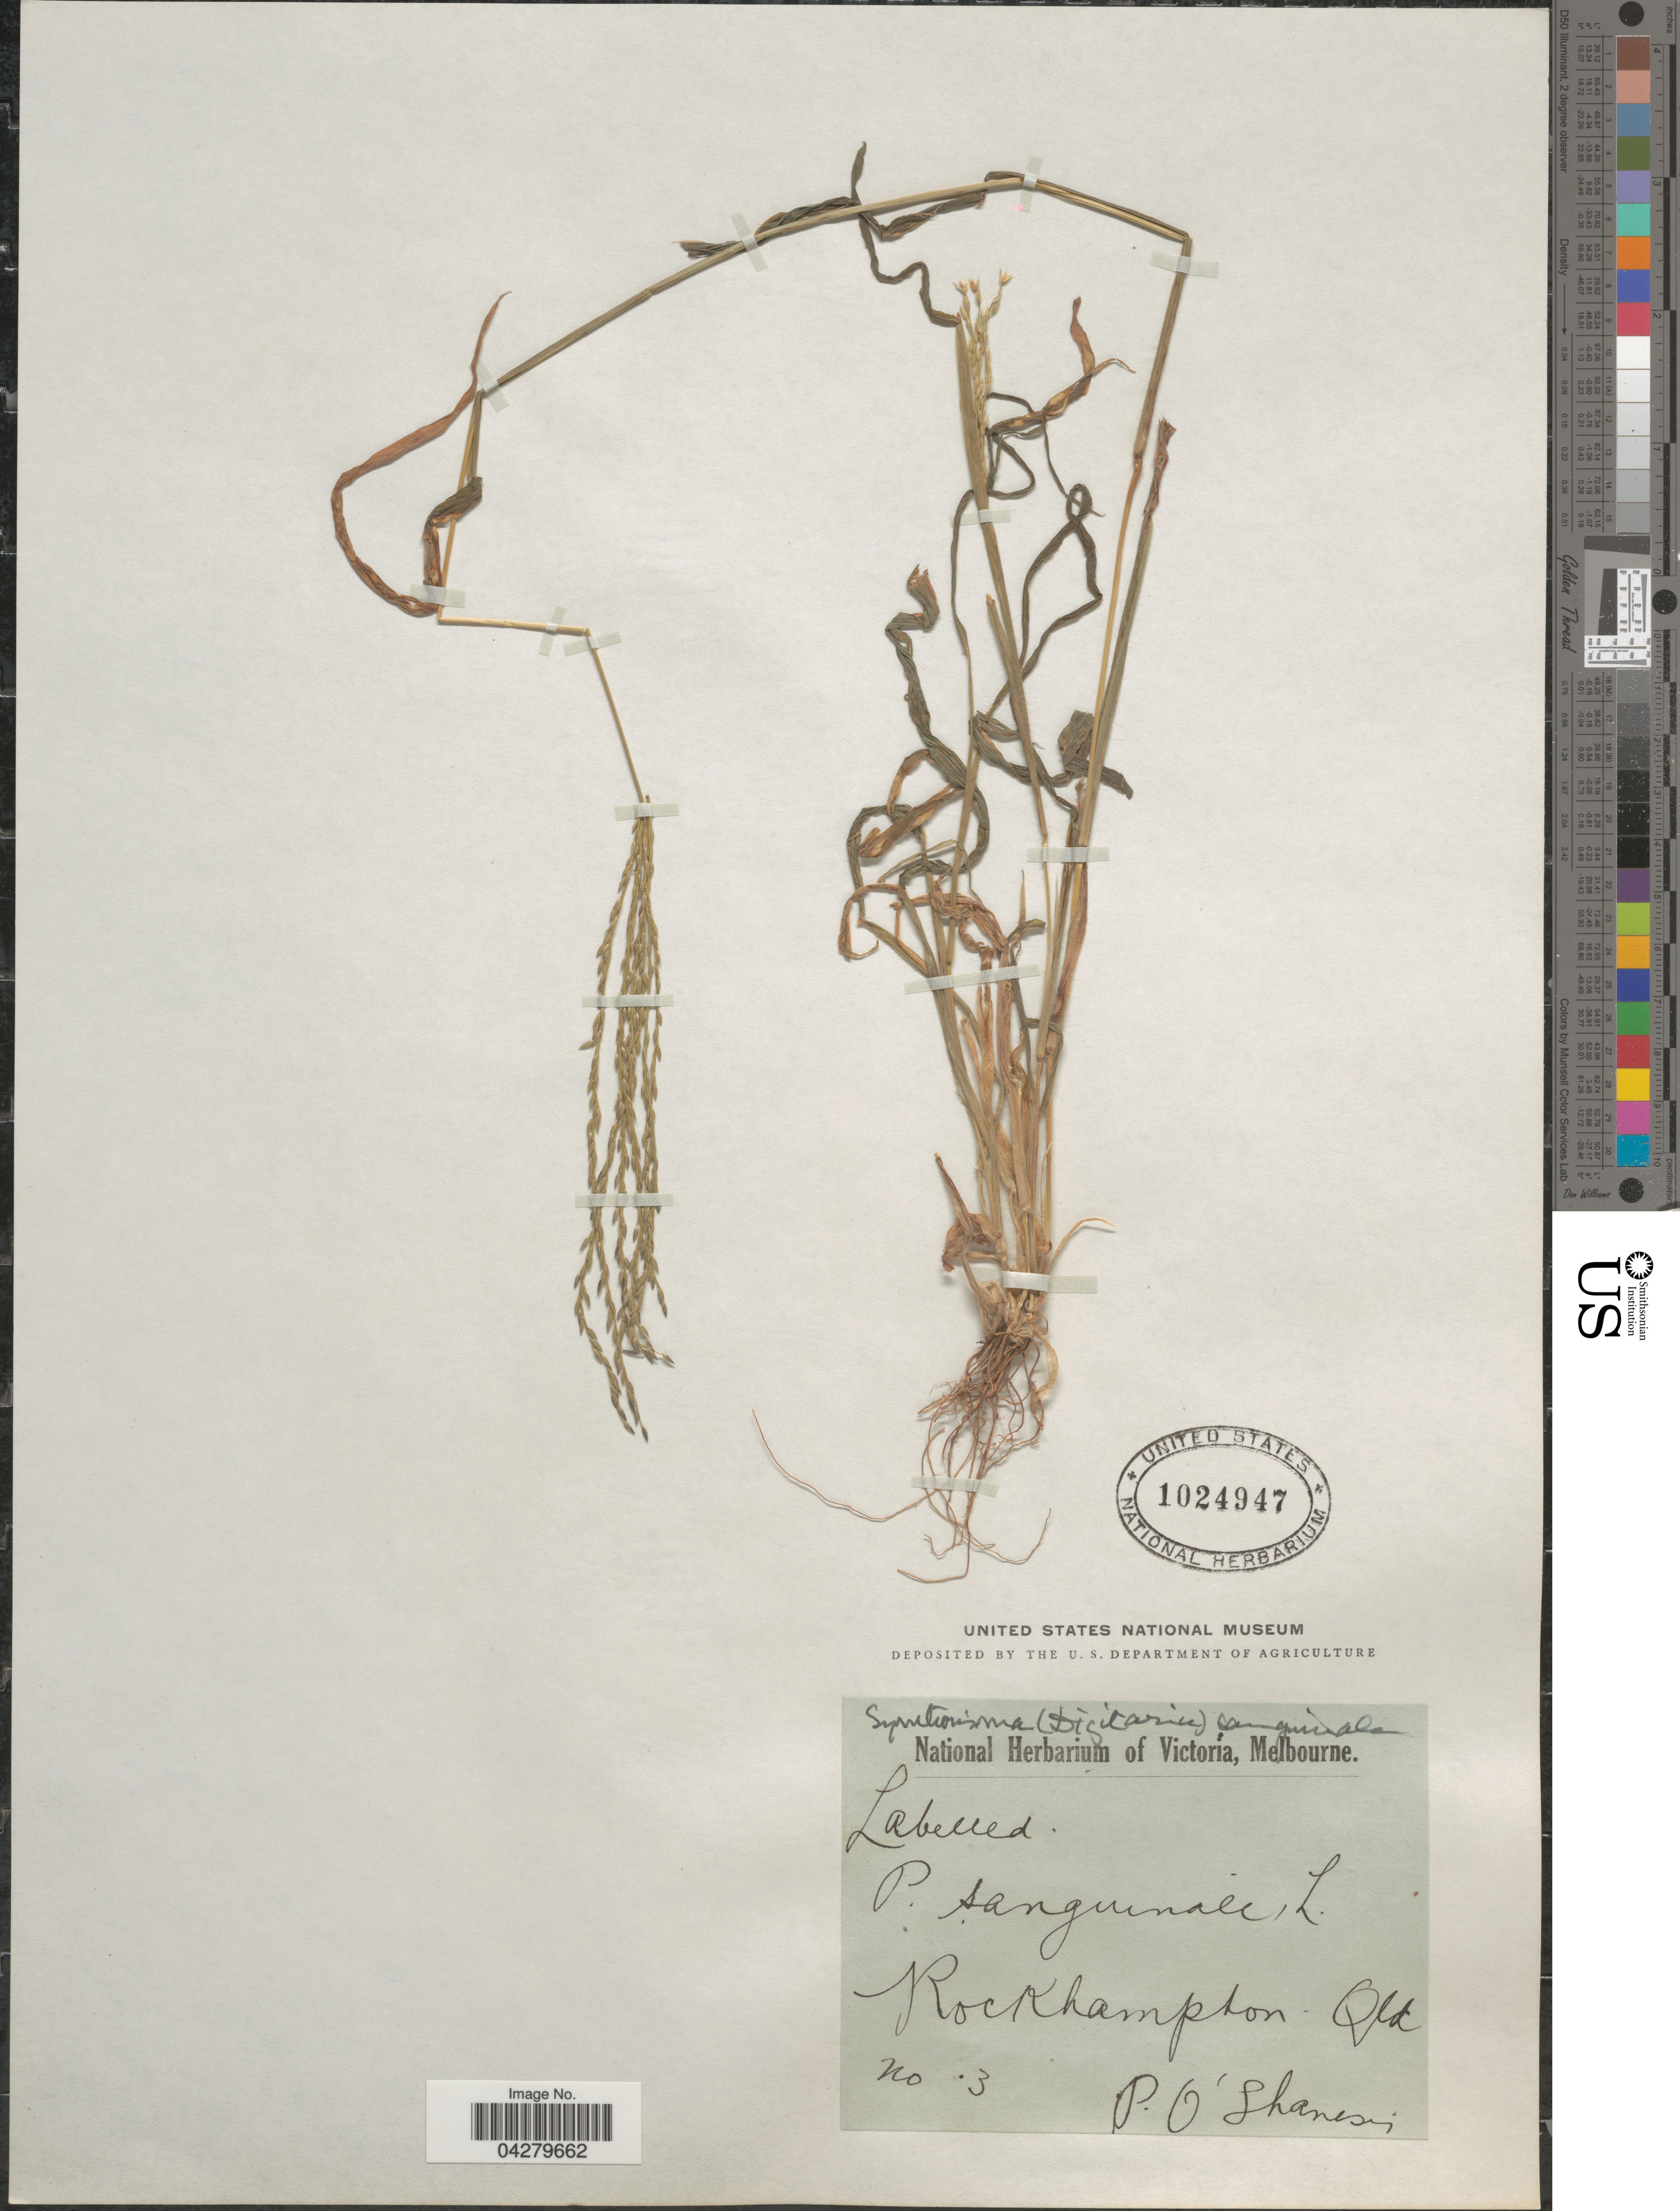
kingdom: Plantae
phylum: Tracheophyta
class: Liliopsida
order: Poales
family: Poaceae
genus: Digitaria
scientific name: Digitaria sanguinalis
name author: (L.) Scop.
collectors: P. O'shanesy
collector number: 3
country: Australia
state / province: Queensland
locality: Rockhampton.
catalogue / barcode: US 1024947